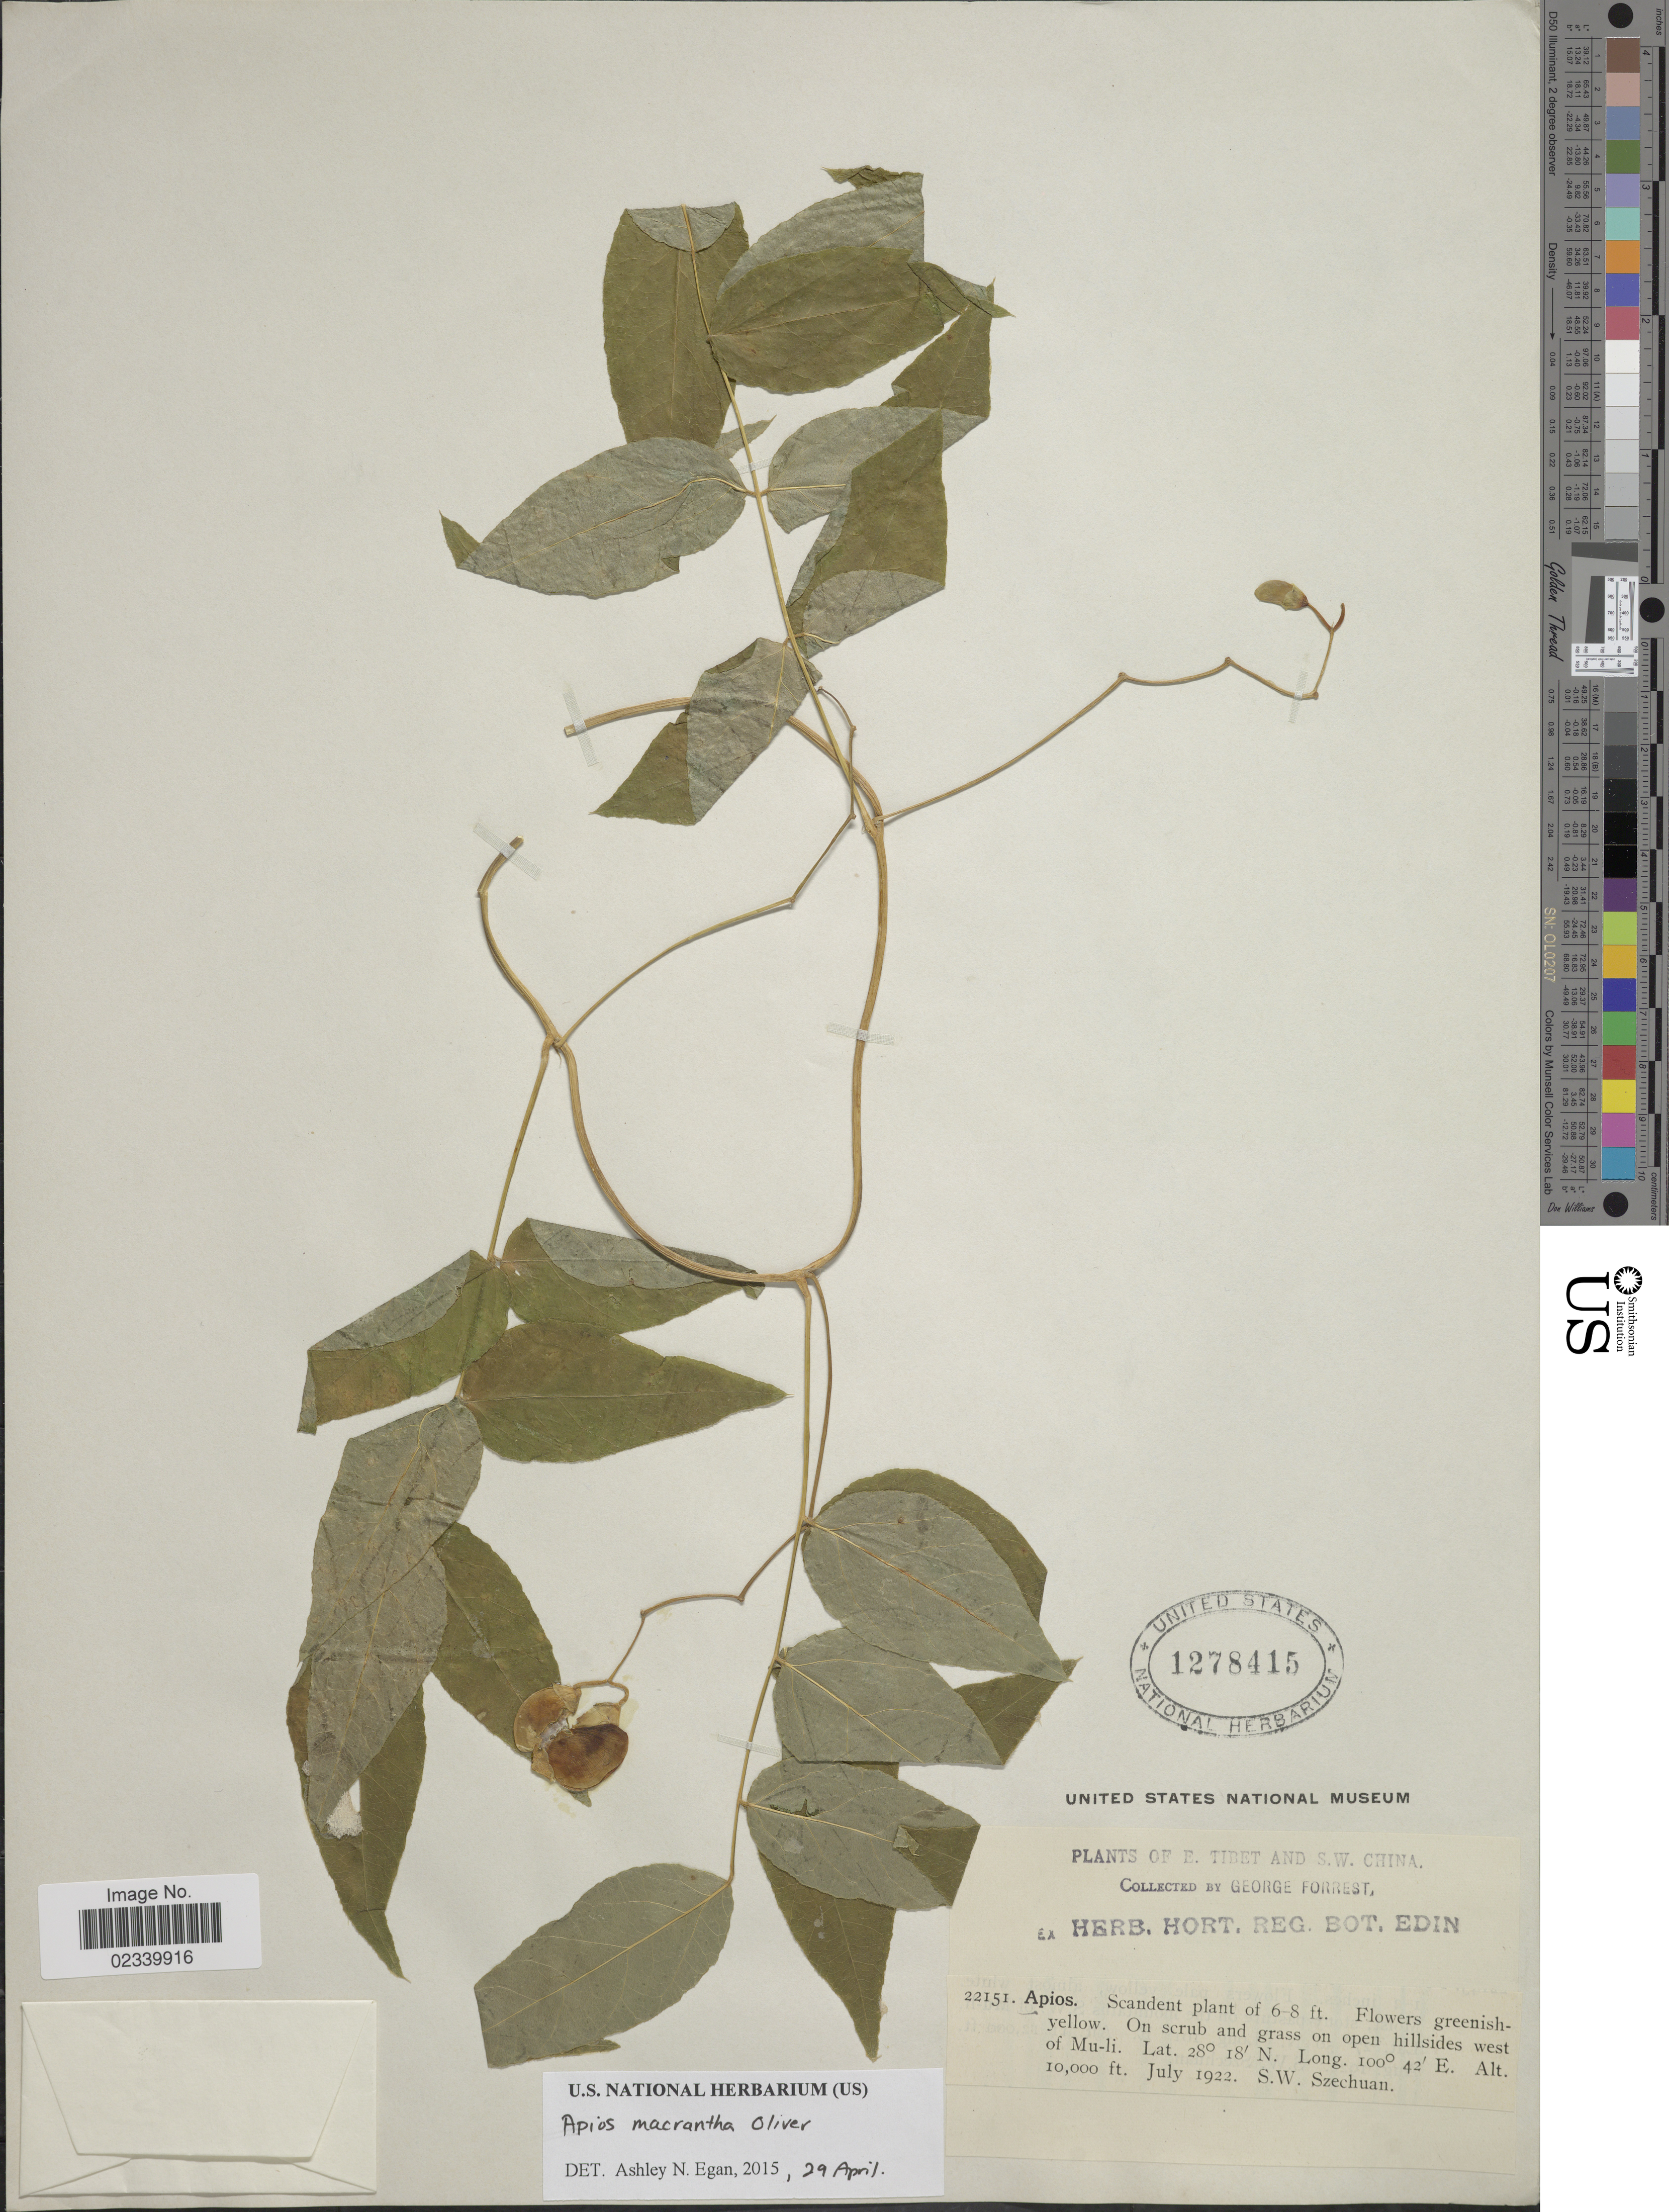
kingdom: Plantae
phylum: Tracheophyta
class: Magnoliopsida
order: Fabales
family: Fabaceae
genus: Apios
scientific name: Apios macrantha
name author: Oliv.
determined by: Egan, Ashley N., (US), Smithsonian Institution - National Museum of Natural History (UNITED STATES)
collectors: G. Forrest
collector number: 22151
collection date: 1922-07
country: China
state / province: Sichuan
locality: E.Tibet and S.W. China, On scrub and grass on open hillsides west of Mu-li, S.W. Szechuan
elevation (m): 3048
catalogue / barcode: US 1278415